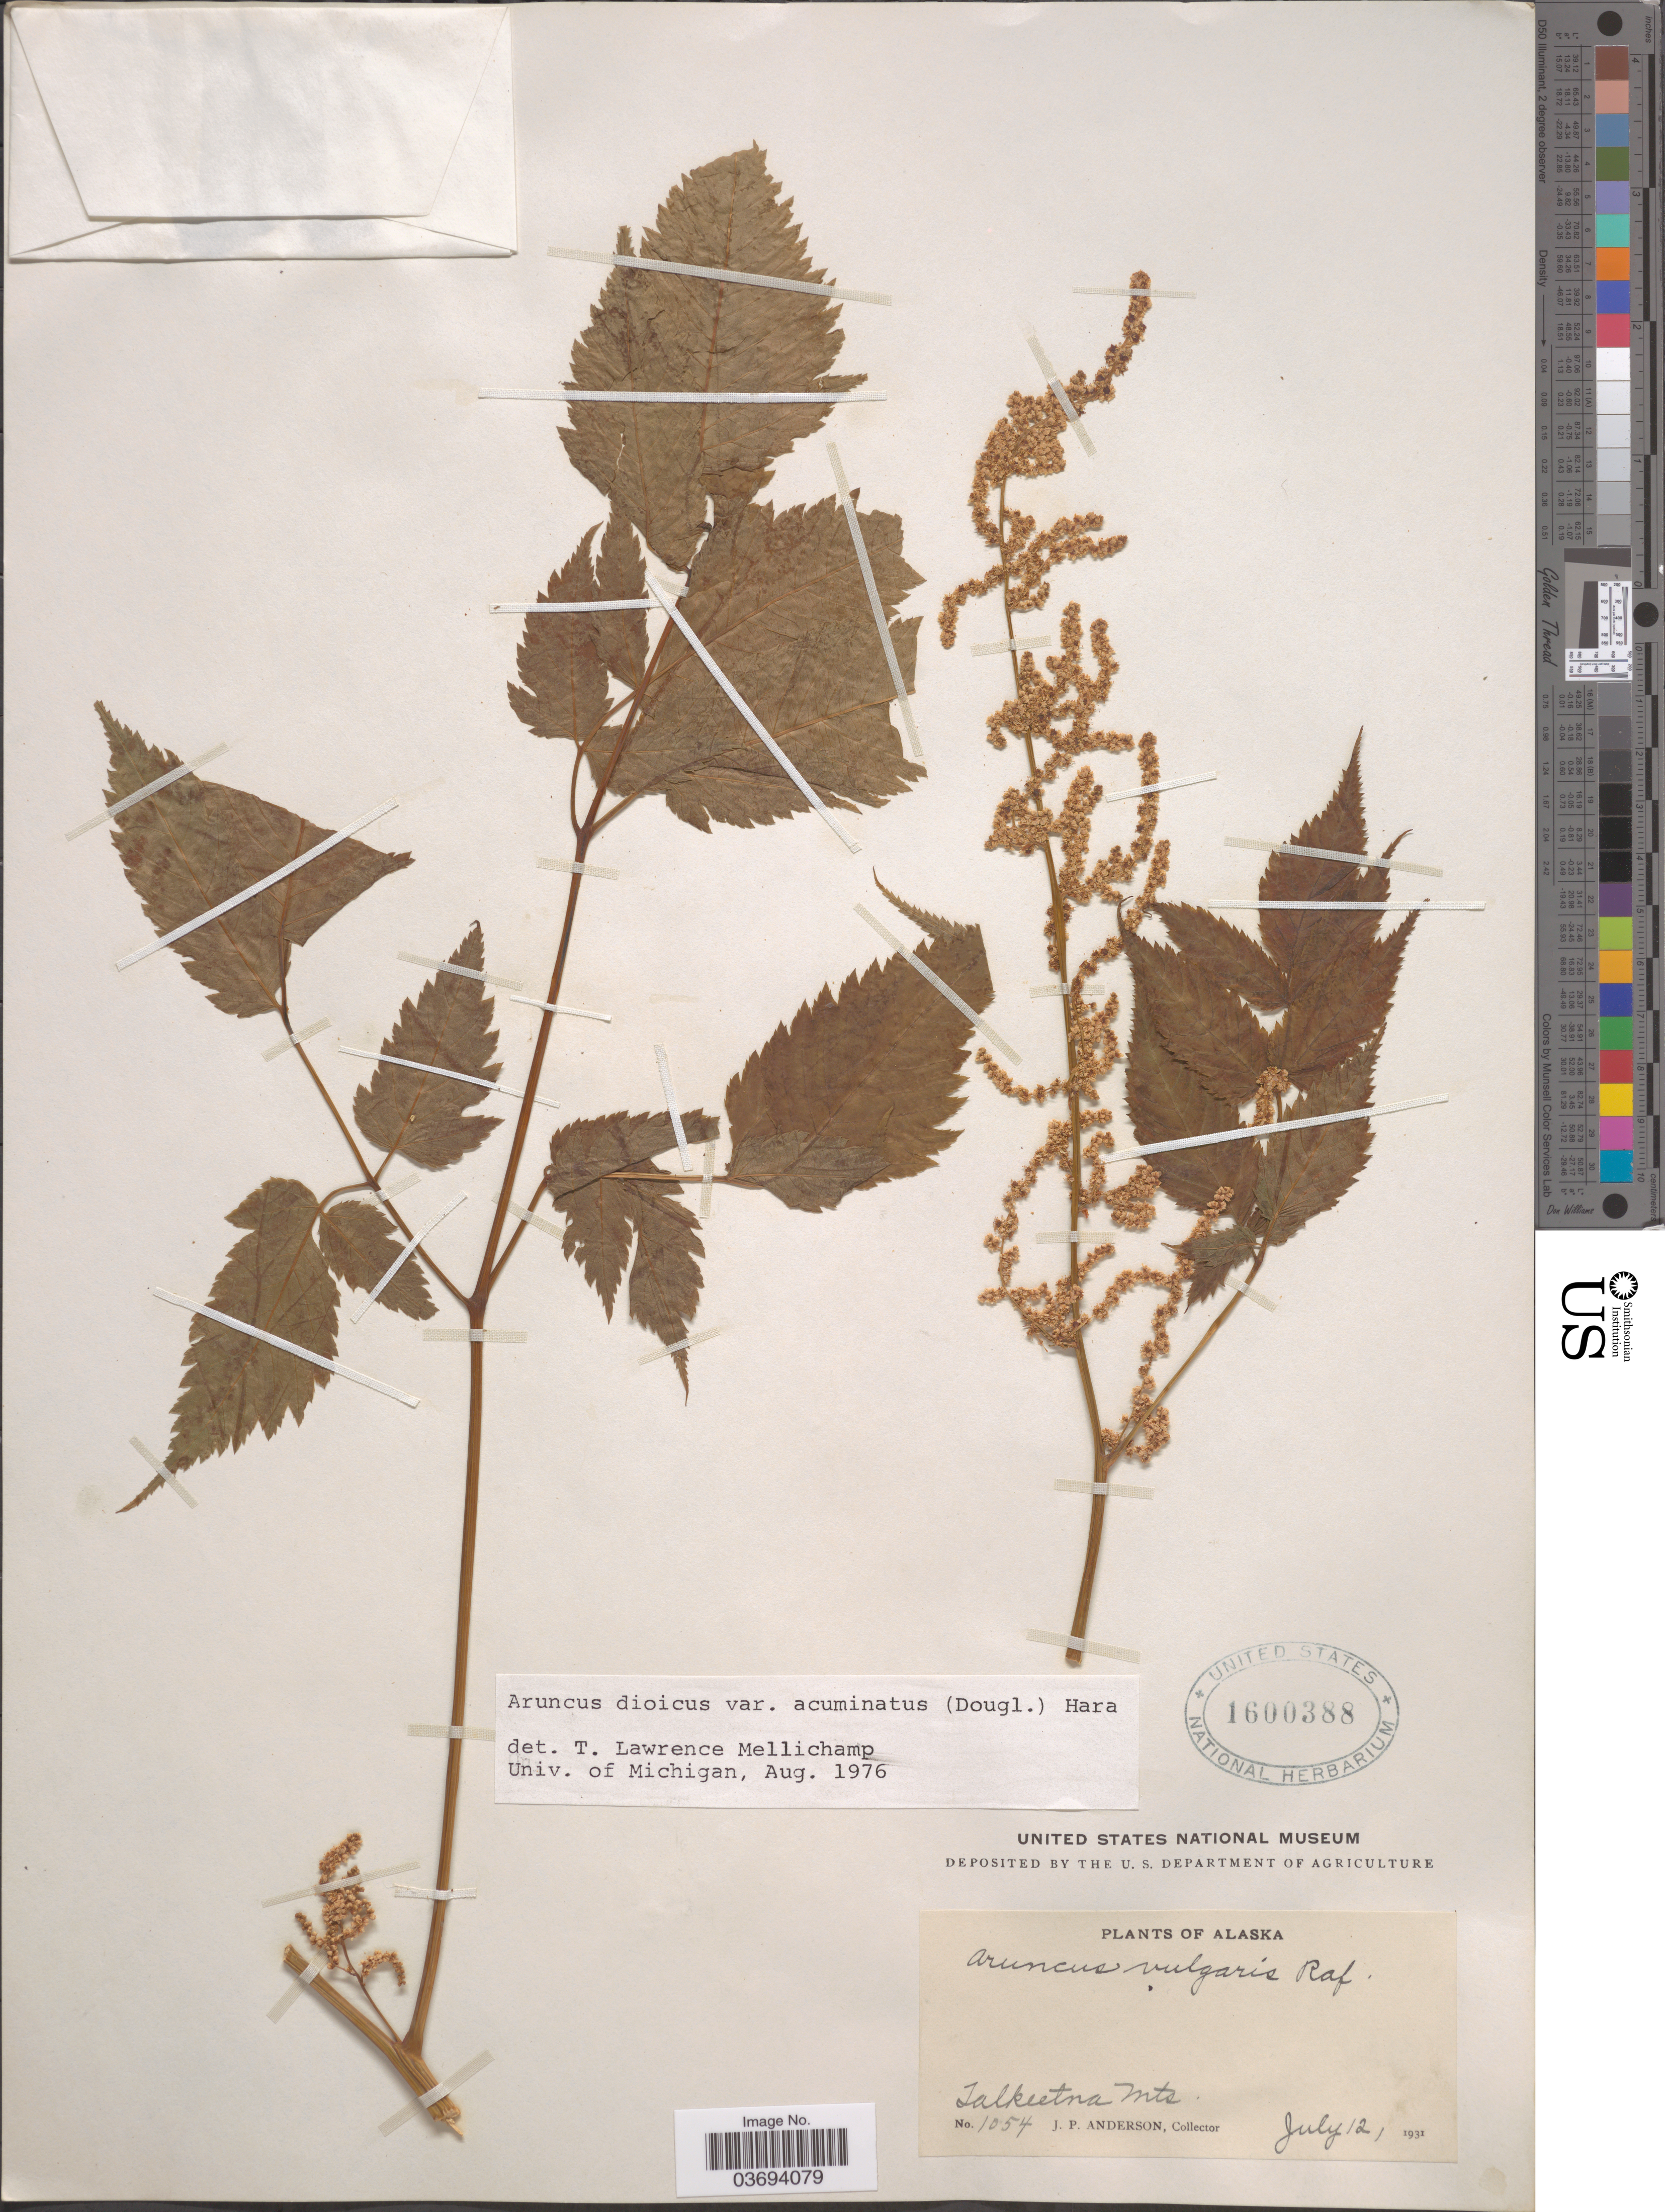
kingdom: Plantae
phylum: Tracheophyta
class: Magnoliopsida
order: Rosales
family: Rosaceae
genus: Aruncus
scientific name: Aruncus dioicus var. acuminatus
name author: (Rydb.) H. Hara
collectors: J. P. Anderson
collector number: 1054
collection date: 1931-07-12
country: United States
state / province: Alaska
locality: Talkeetna Mts.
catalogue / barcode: US 1600388